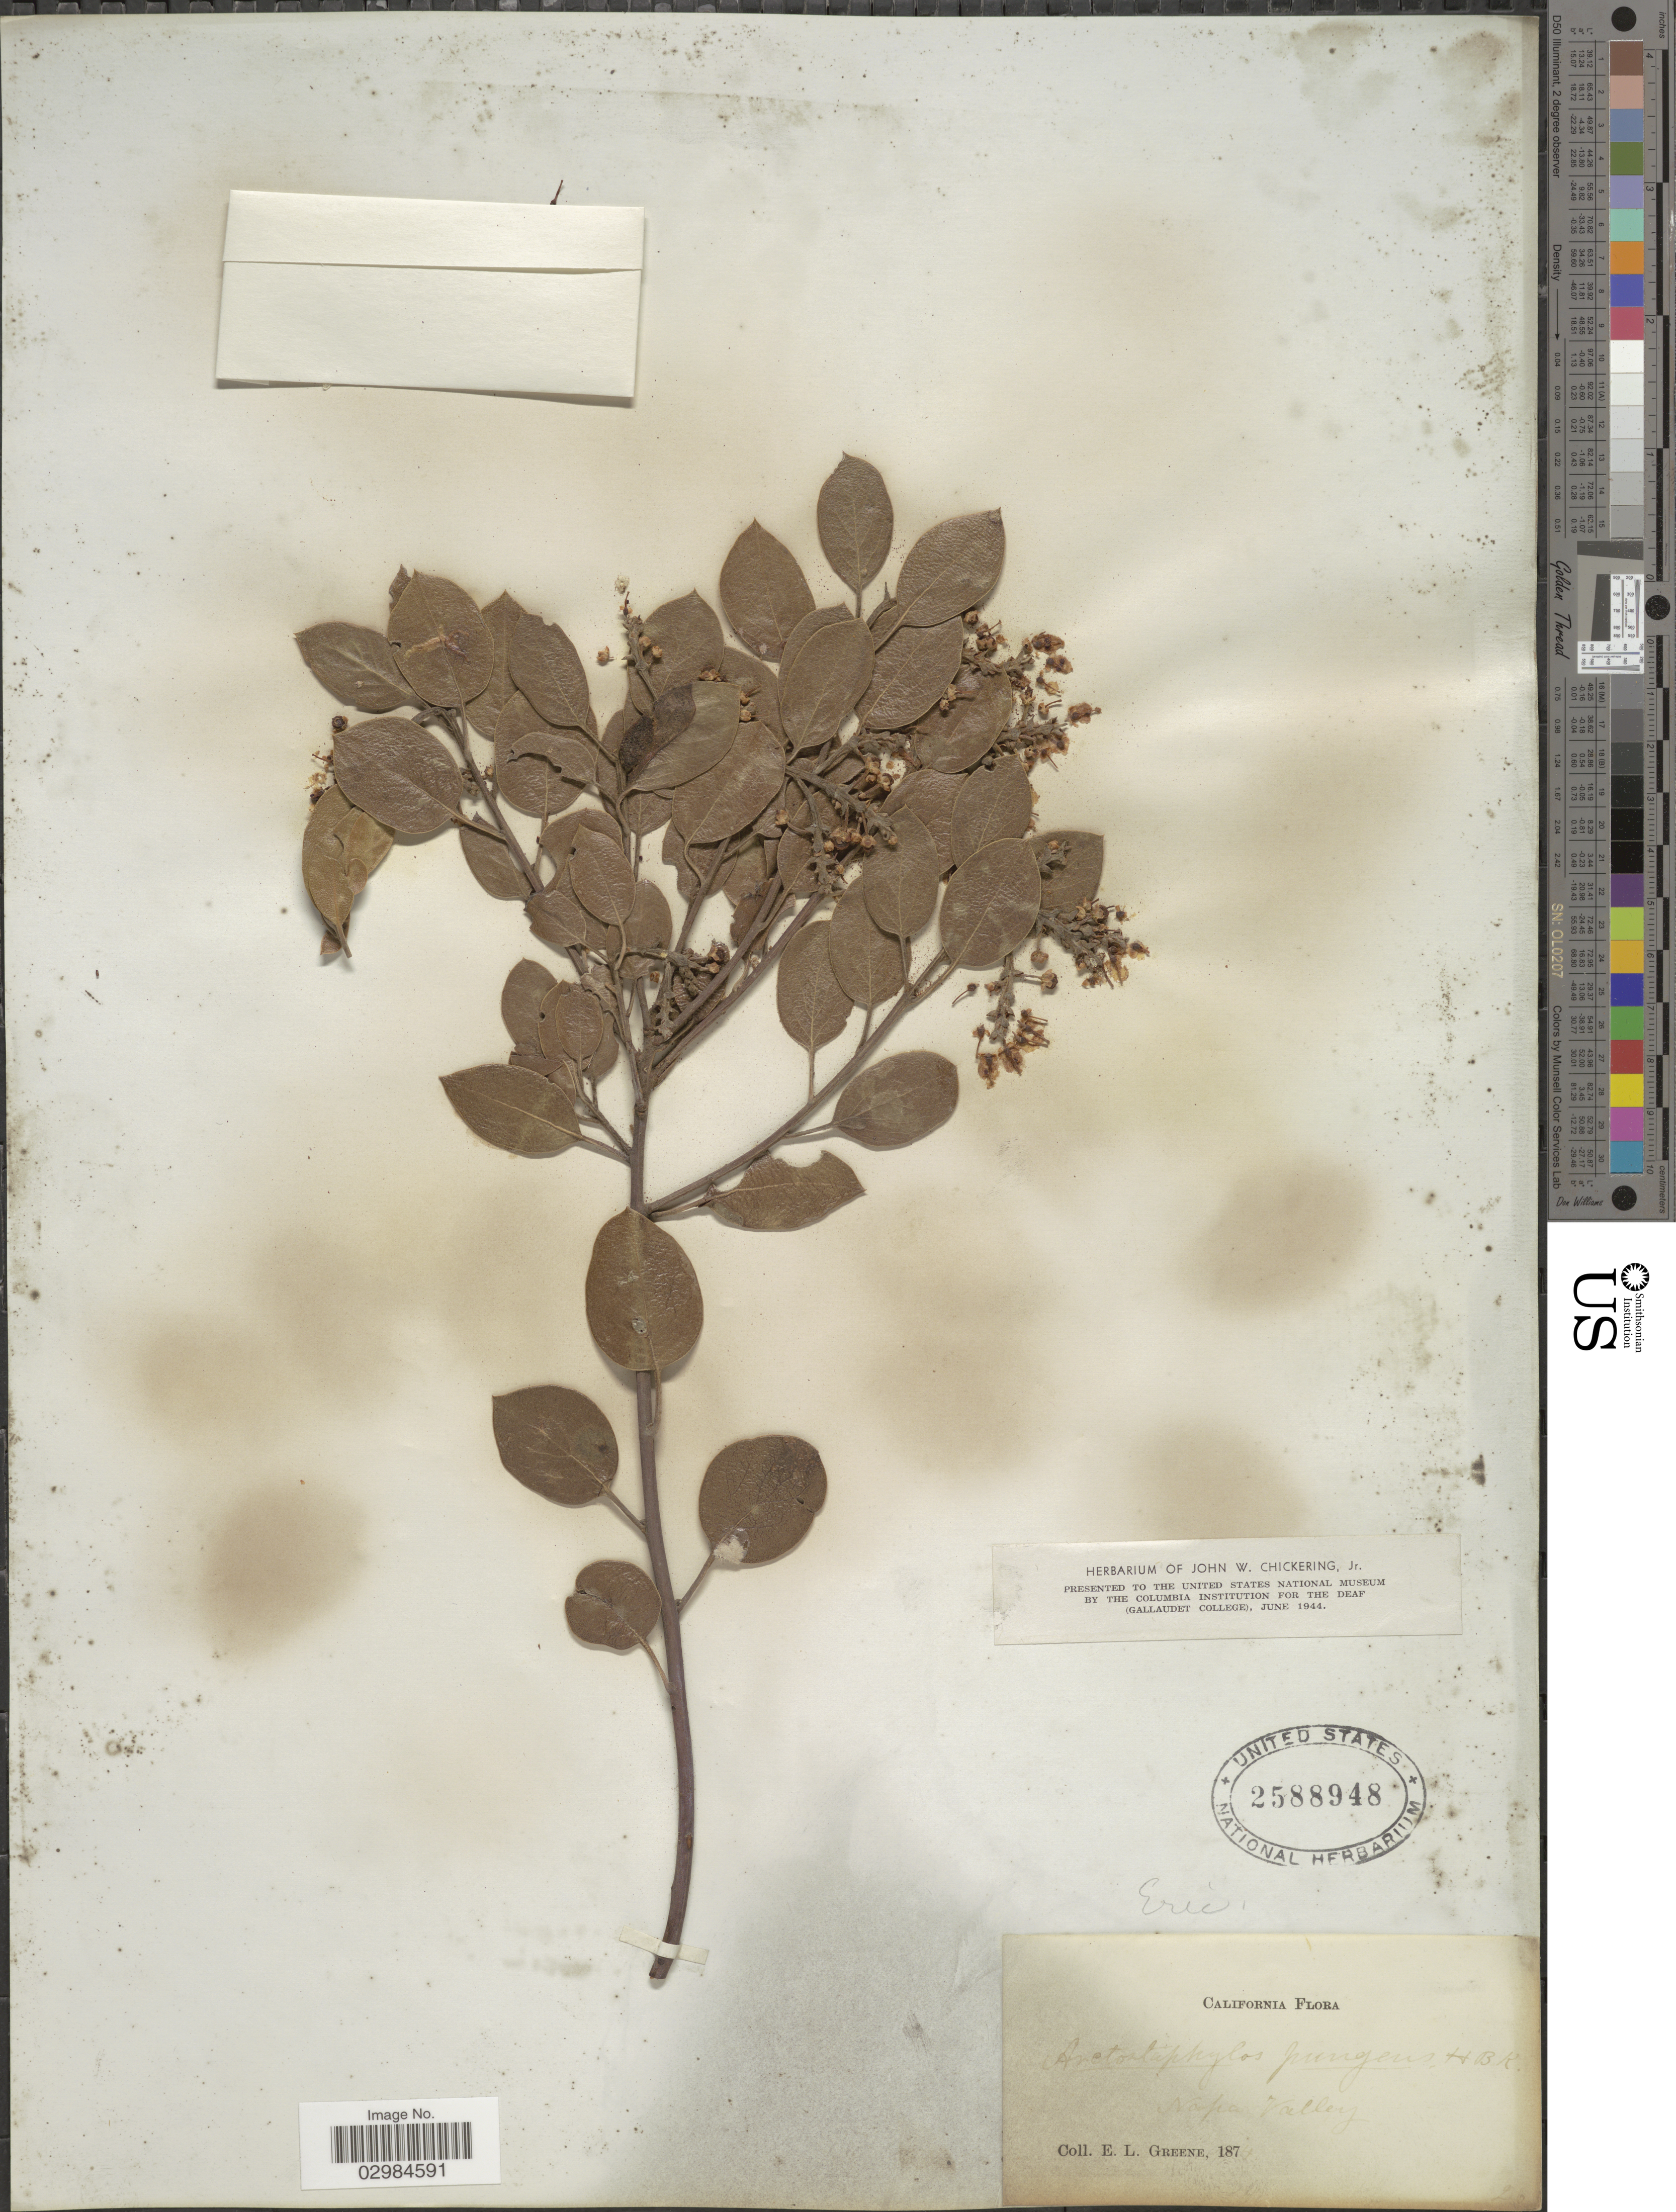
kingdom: Plantae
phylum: Tracheophyta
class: Magnoliopsida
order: Ericales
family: Ericaceae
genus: Arctostaphylos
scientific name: Arctostaphylos pungens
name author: Kunth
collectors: E. L. Greene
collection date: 1872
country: United States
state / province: California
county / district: Napa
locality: Napa Valley.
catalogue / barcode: US 2588948